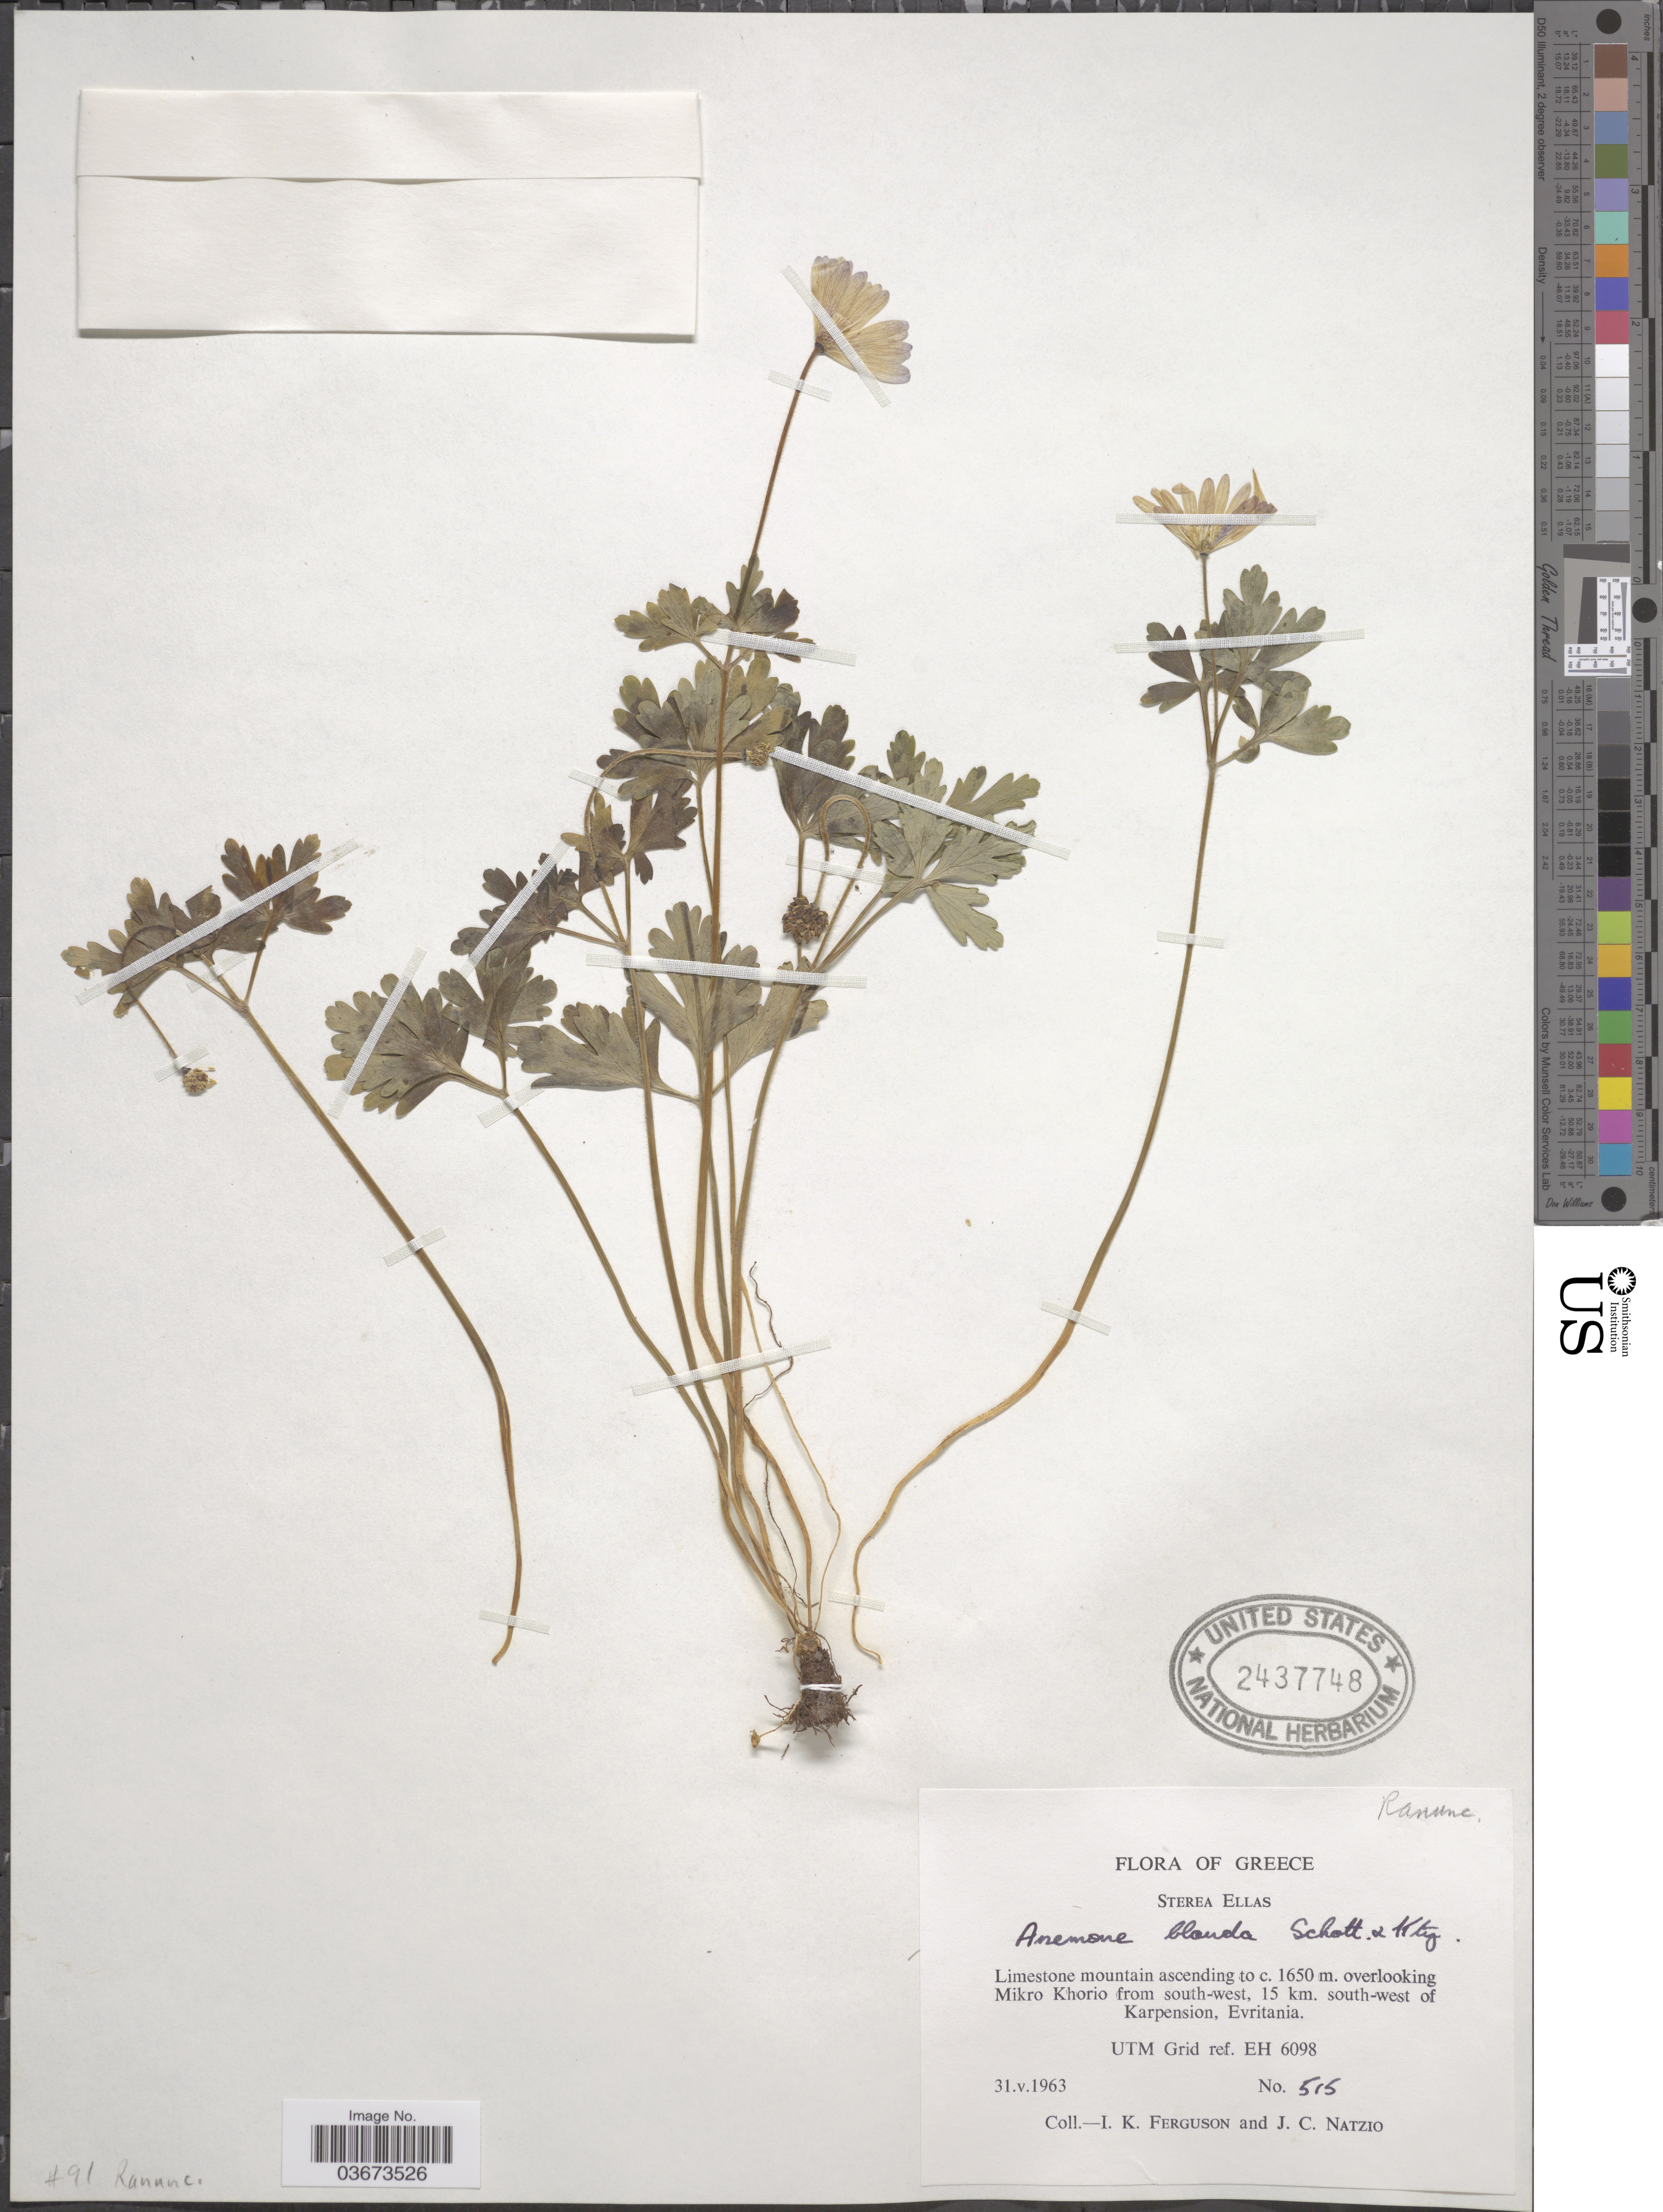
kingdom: Plantae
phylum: Tracheophyta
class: Magnoliopsida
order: Ranunculales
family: Ranunculaceae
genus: Anemone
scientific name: Anemone blanda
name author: Schott & Kotschy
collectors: I. K. Ferguson & J. Natzio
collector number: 515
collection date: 1963-05-31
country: Greece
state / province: Central Greece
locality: Overlooking Mikro Khorio from south-west, 15 km. south-west of Karpension, Evritania. UTM Grid ref. EH 6098.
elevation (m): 1650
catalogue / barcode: US 2437748